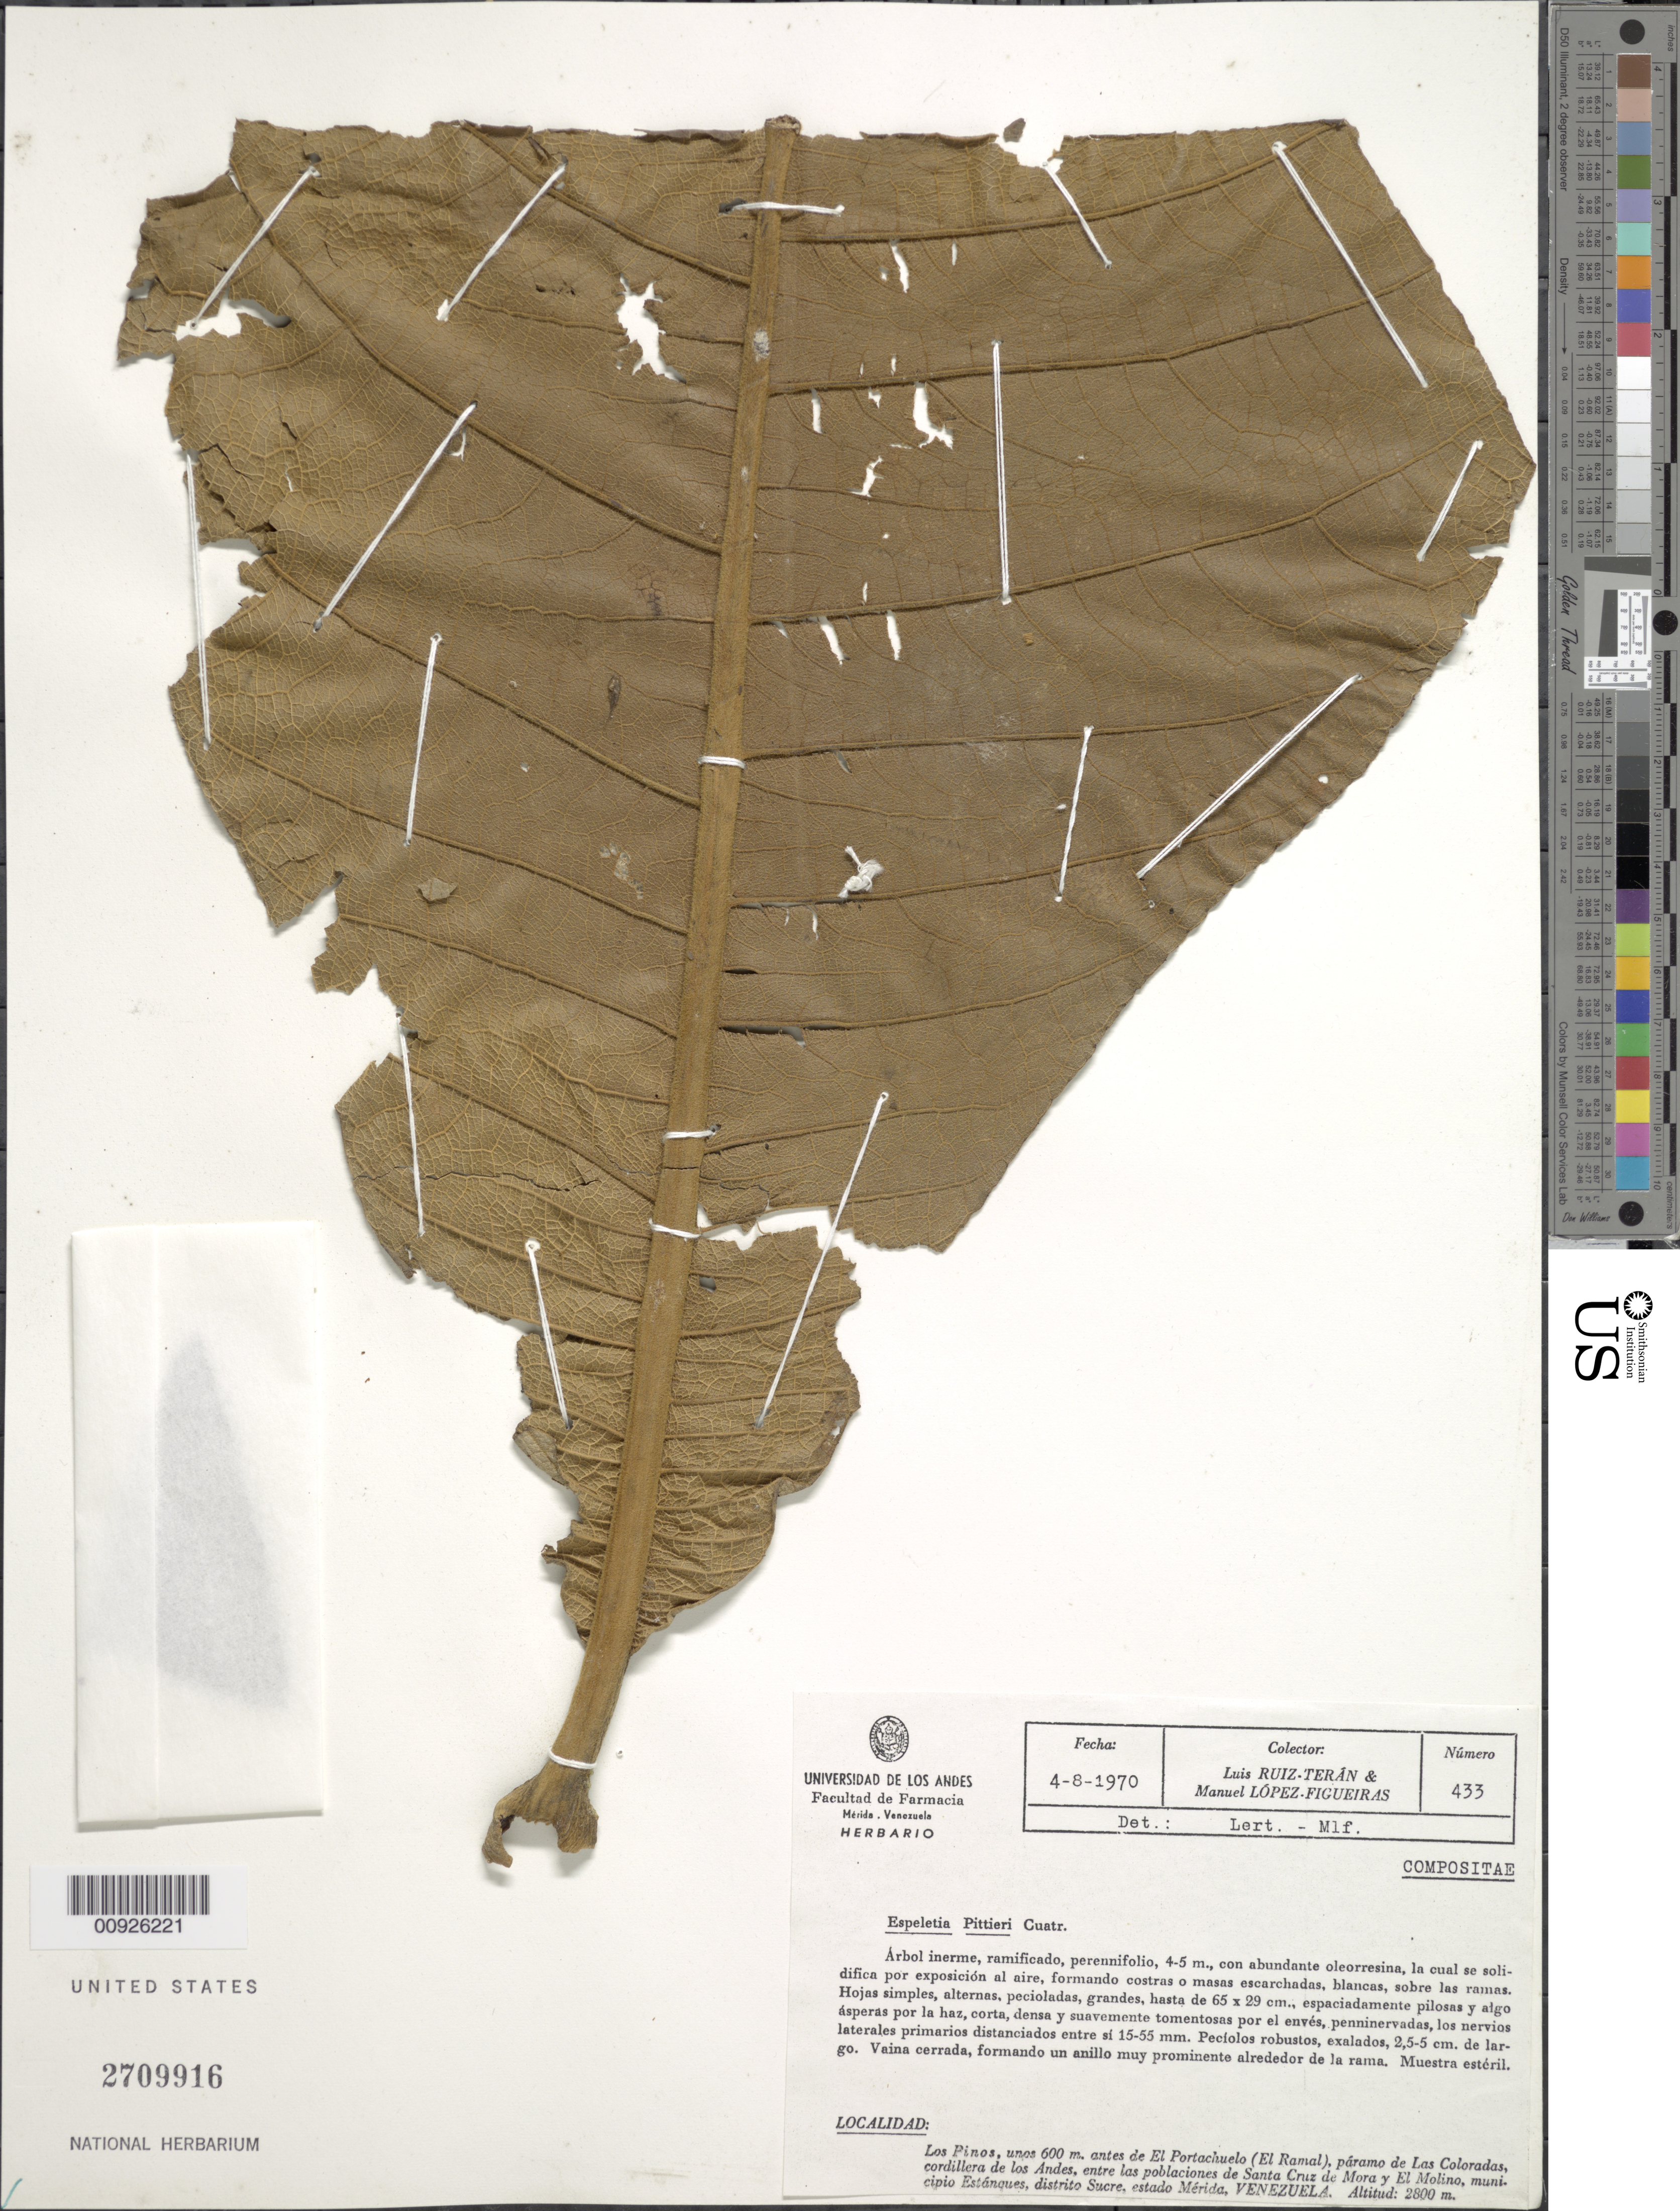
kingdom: Plantae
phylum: Tracheophyta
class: Magnoliopsida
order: Asterales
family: Asteraceae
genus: Carramboa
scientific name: Carramboa badilloi var. pittieri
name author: (Cuatrec.) Cuatrec.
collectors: L. Teran & M. López Figueiras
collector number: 433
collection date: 1970-08-04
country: Venezuela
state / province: Mérida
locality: Los Pinos, unos 600 m. antes de El Portachuelo (El Ramal), paramo de Las Coloradas, cordillera de los Andes, entre las poblaciones de Santa Cruz de Mora y El Molino, minicipio Estanques, distrito Sucre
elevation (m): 2800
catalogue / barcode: US 2709916